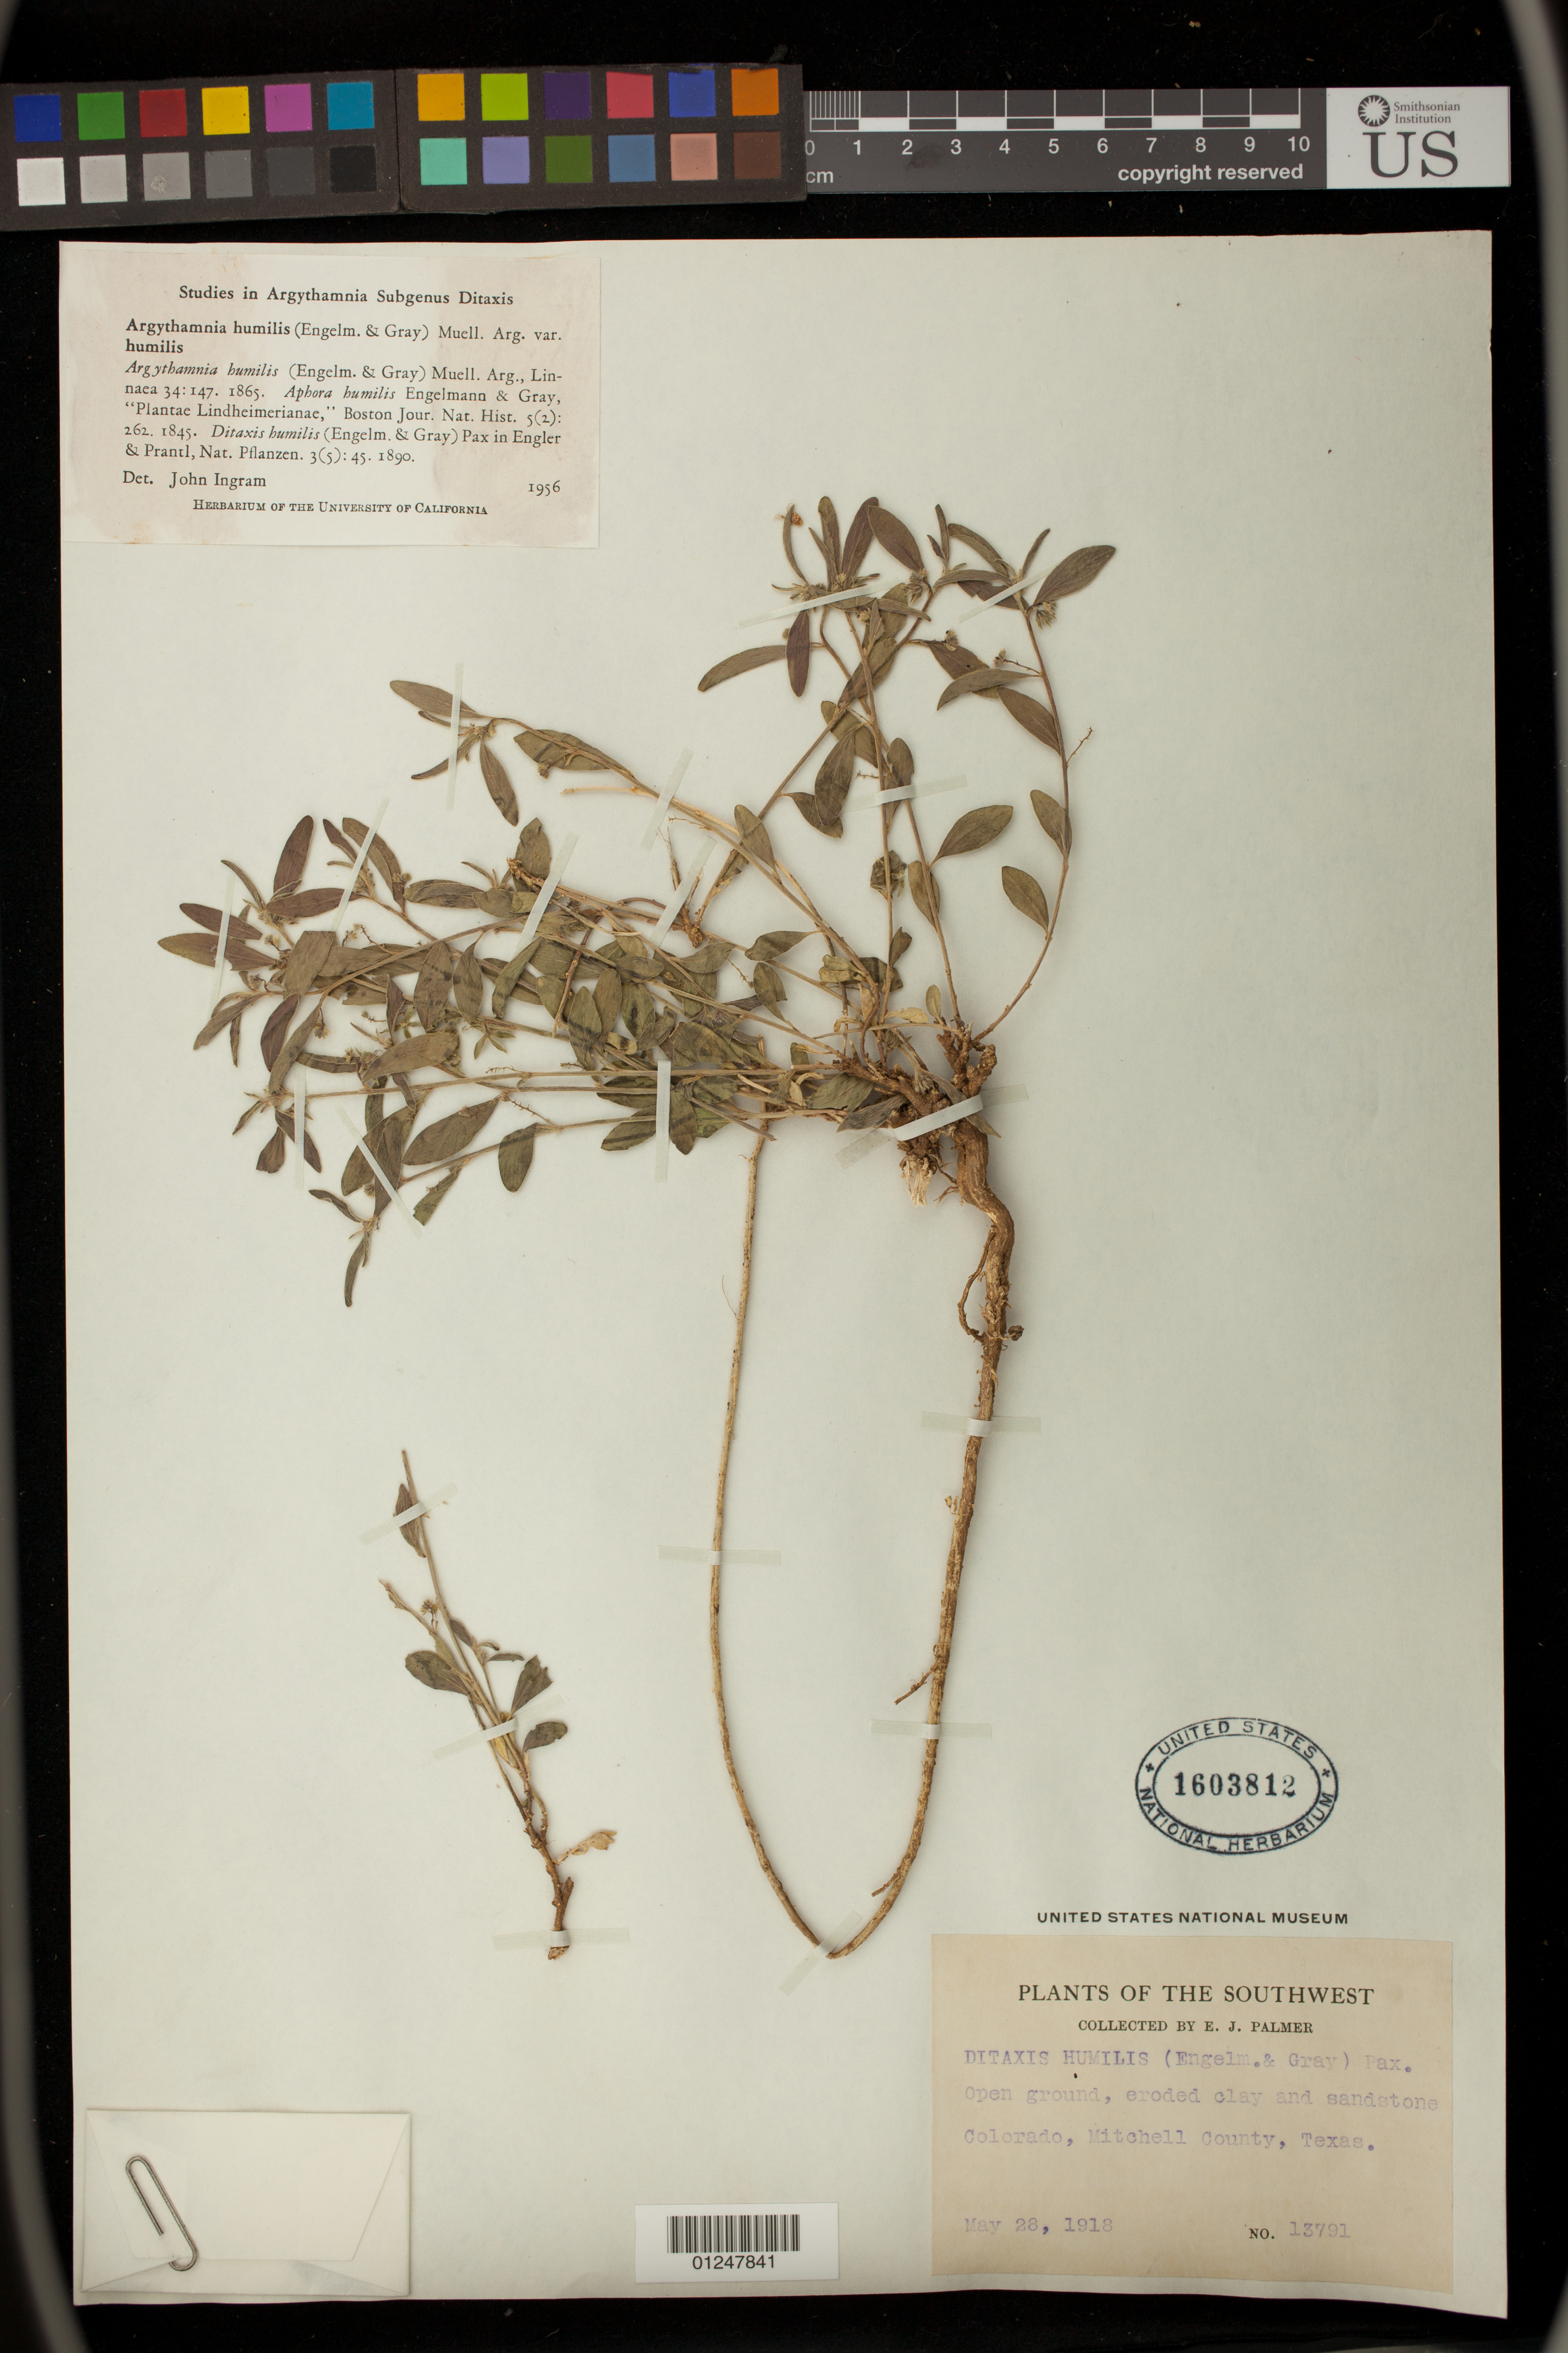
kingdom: Plantae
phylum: Tracheophyta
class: Magnoliopsida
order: Malpighiales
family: Euphorbiaceae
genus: Argythamnia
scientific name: Argythamnia humilis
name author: (Engelm. & A. Gray) Müll. Arg.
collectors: E. J. Palmer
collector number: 13791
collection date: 1918-05-28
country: United States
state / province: Texas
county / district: Mitchell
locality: Open ground Colorado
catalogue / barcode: US 1603812